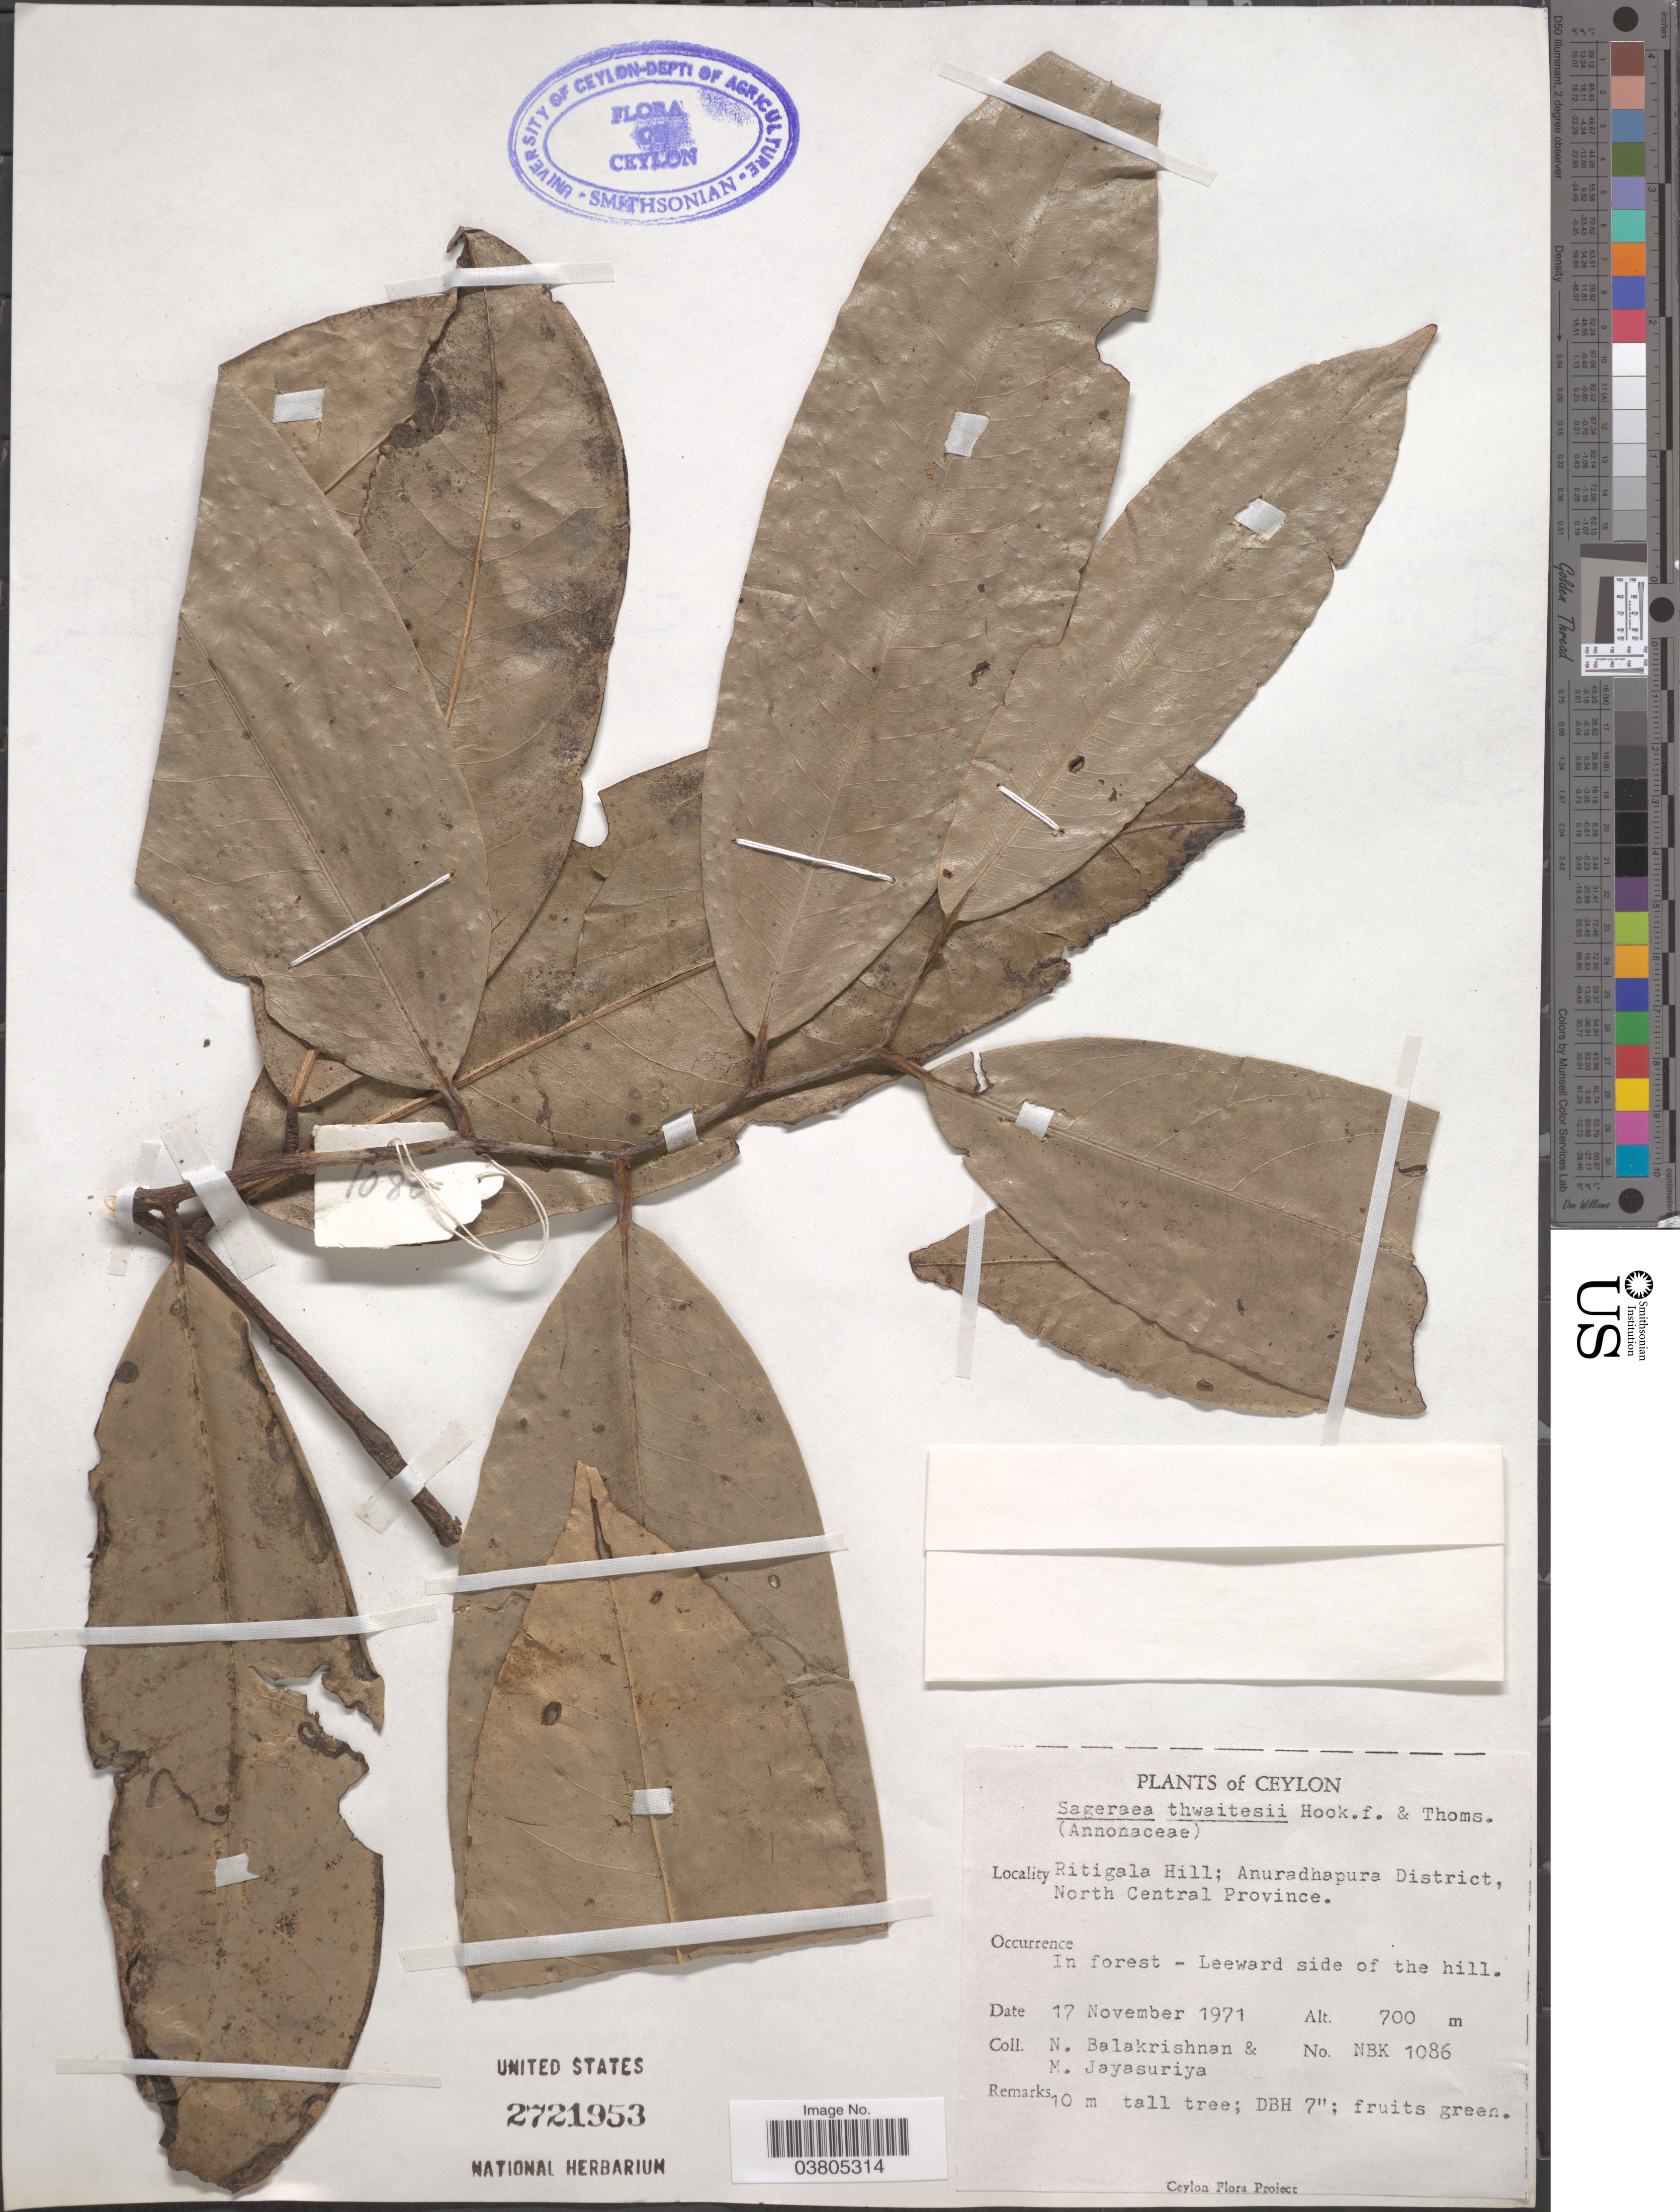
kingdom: Plantae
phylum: Tracheophyta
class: Magnoliopsida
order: Magnoliales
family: Annonaceae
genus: Sageraea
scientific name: Sageraea thwaitesii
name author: Hook. f. & Thomson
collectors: N. Balakrishnan & M. Jayasuriya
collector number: NBK1086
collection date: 1971-11-17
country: Sri Lanka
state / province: North Central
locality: Ceylon. Ritigala Hill; Anuradhapura District. In forest - Leeward side of the hill.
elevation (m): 700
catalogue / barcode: US 2721953